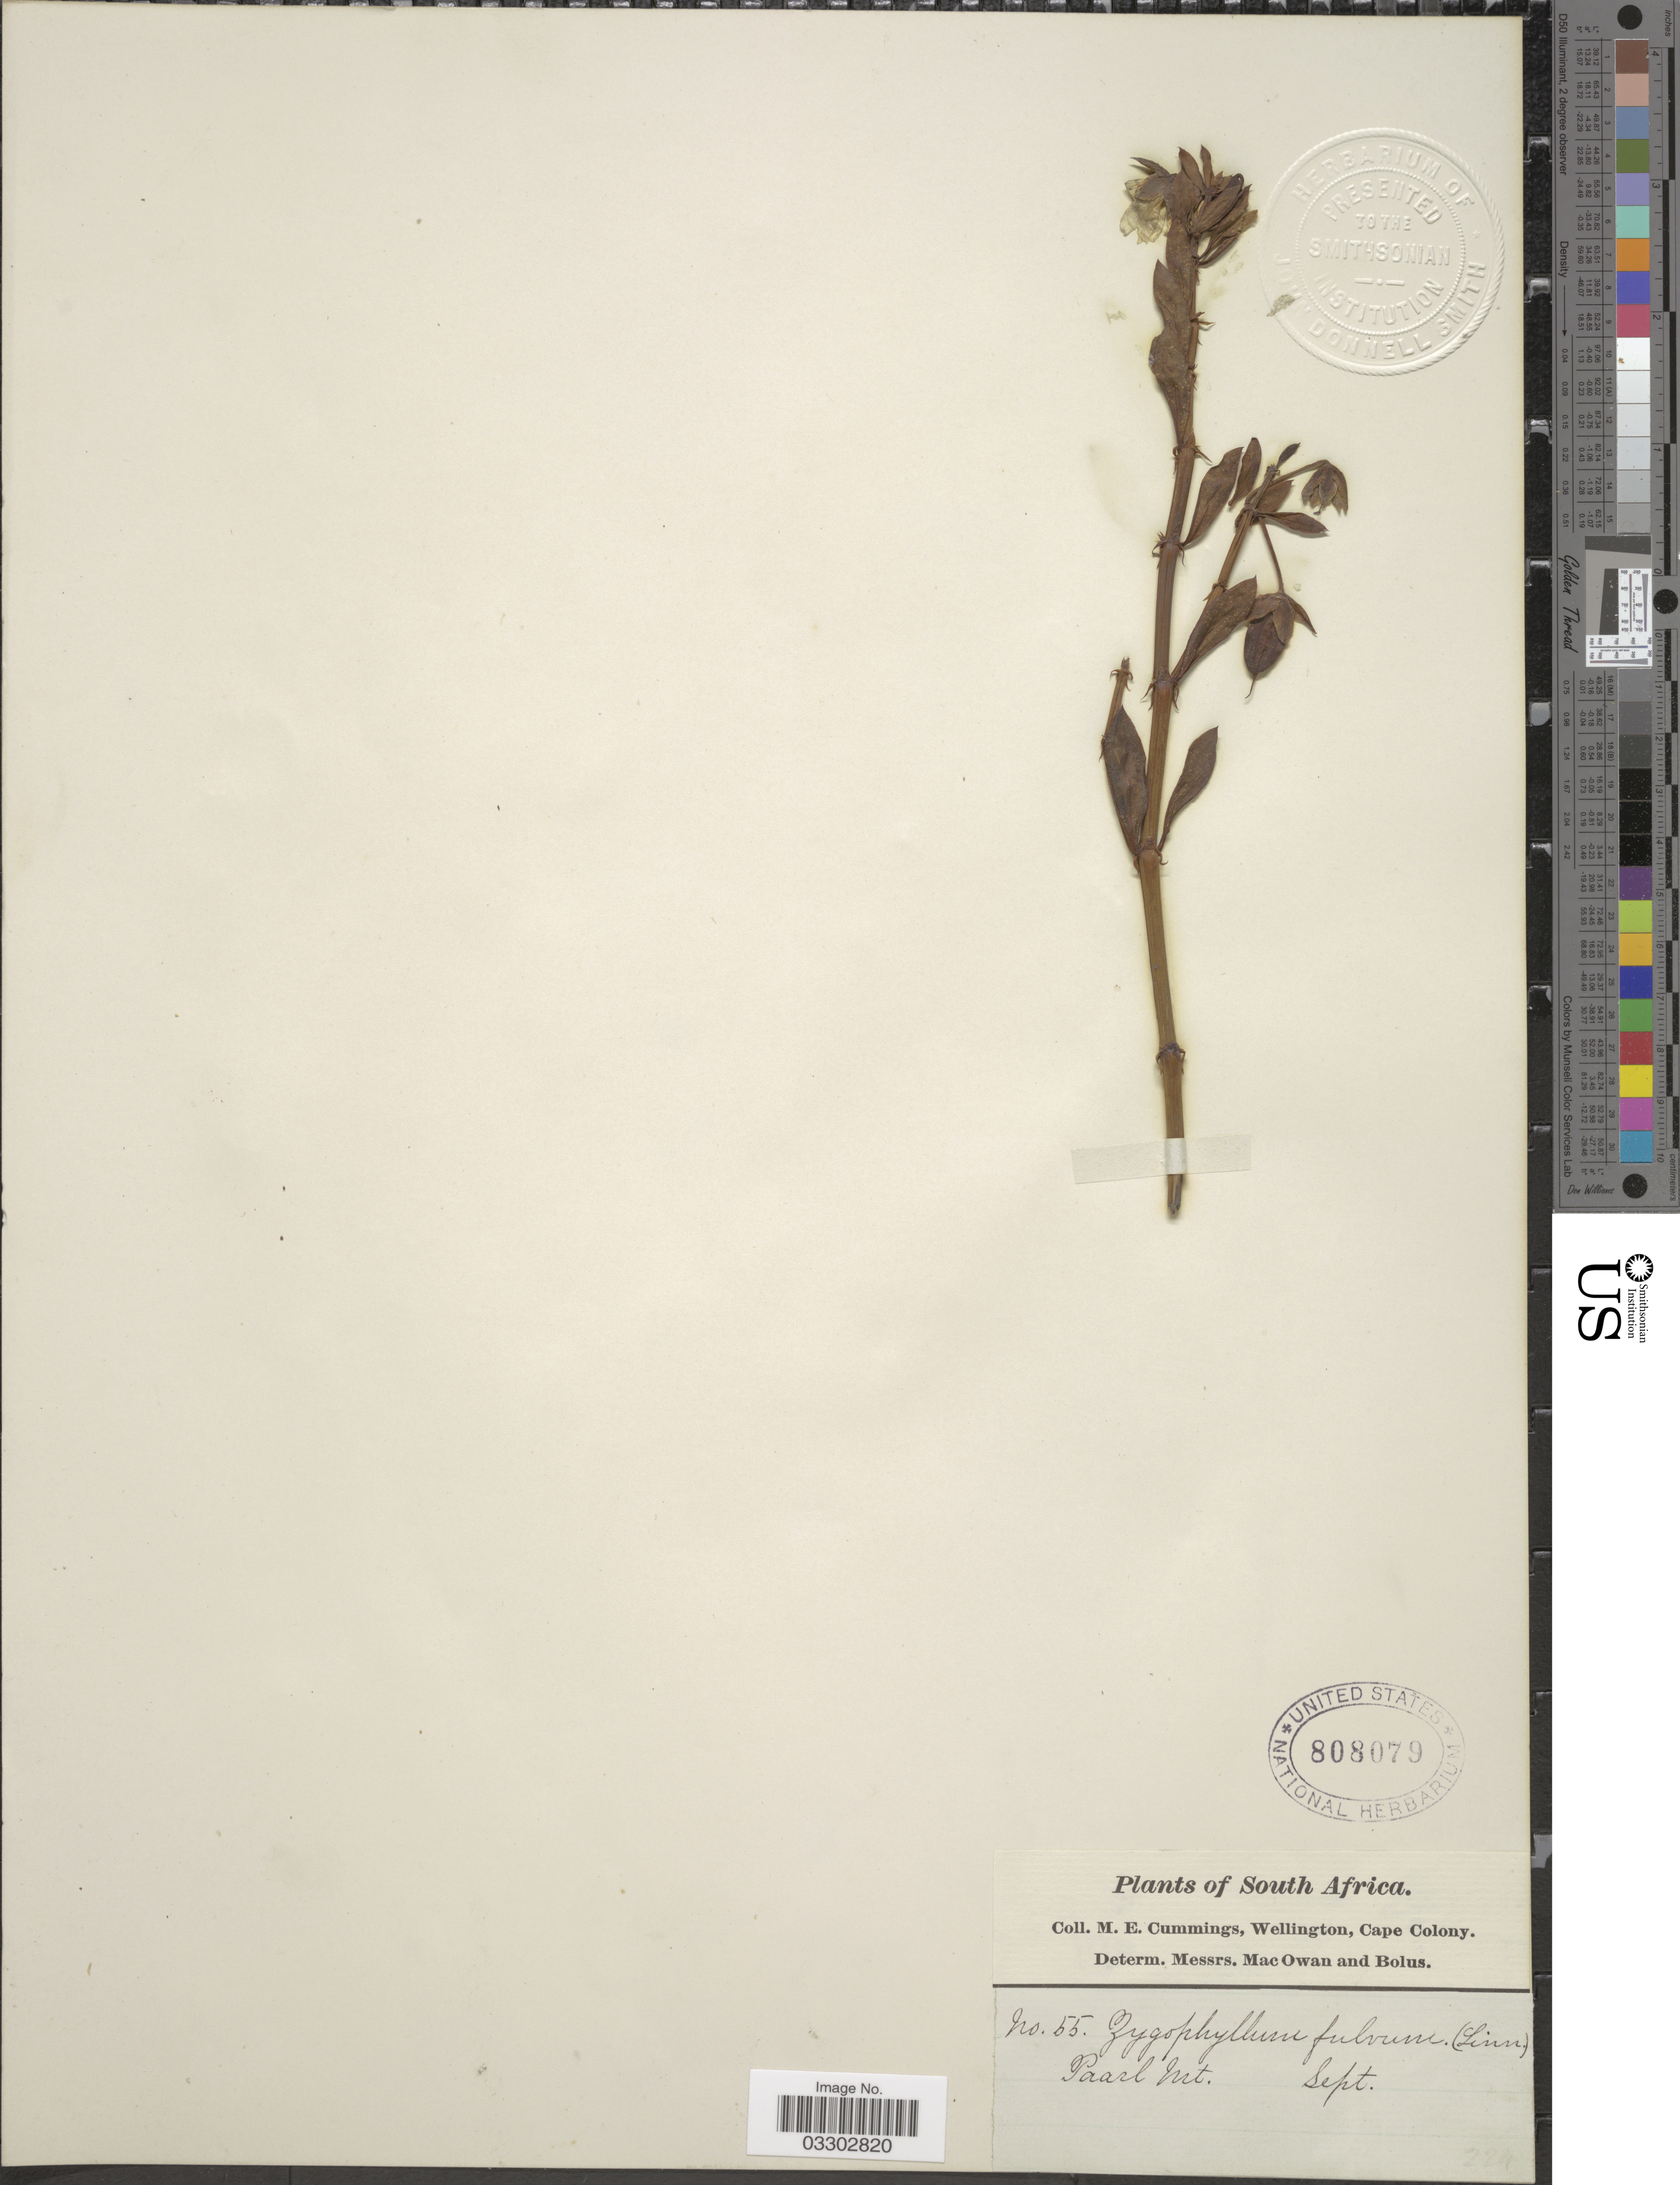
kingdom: Plantae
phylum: Tracheophyta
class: Magnoliopsida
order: Zygophyllales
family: Zygophyllaceae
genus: Roepera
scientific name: Roepera fulva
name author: (L.) Beier & Thulin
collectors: M. E. Cummings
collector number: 55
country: South Africa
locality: Paarl Mt.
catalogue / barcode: US 808079